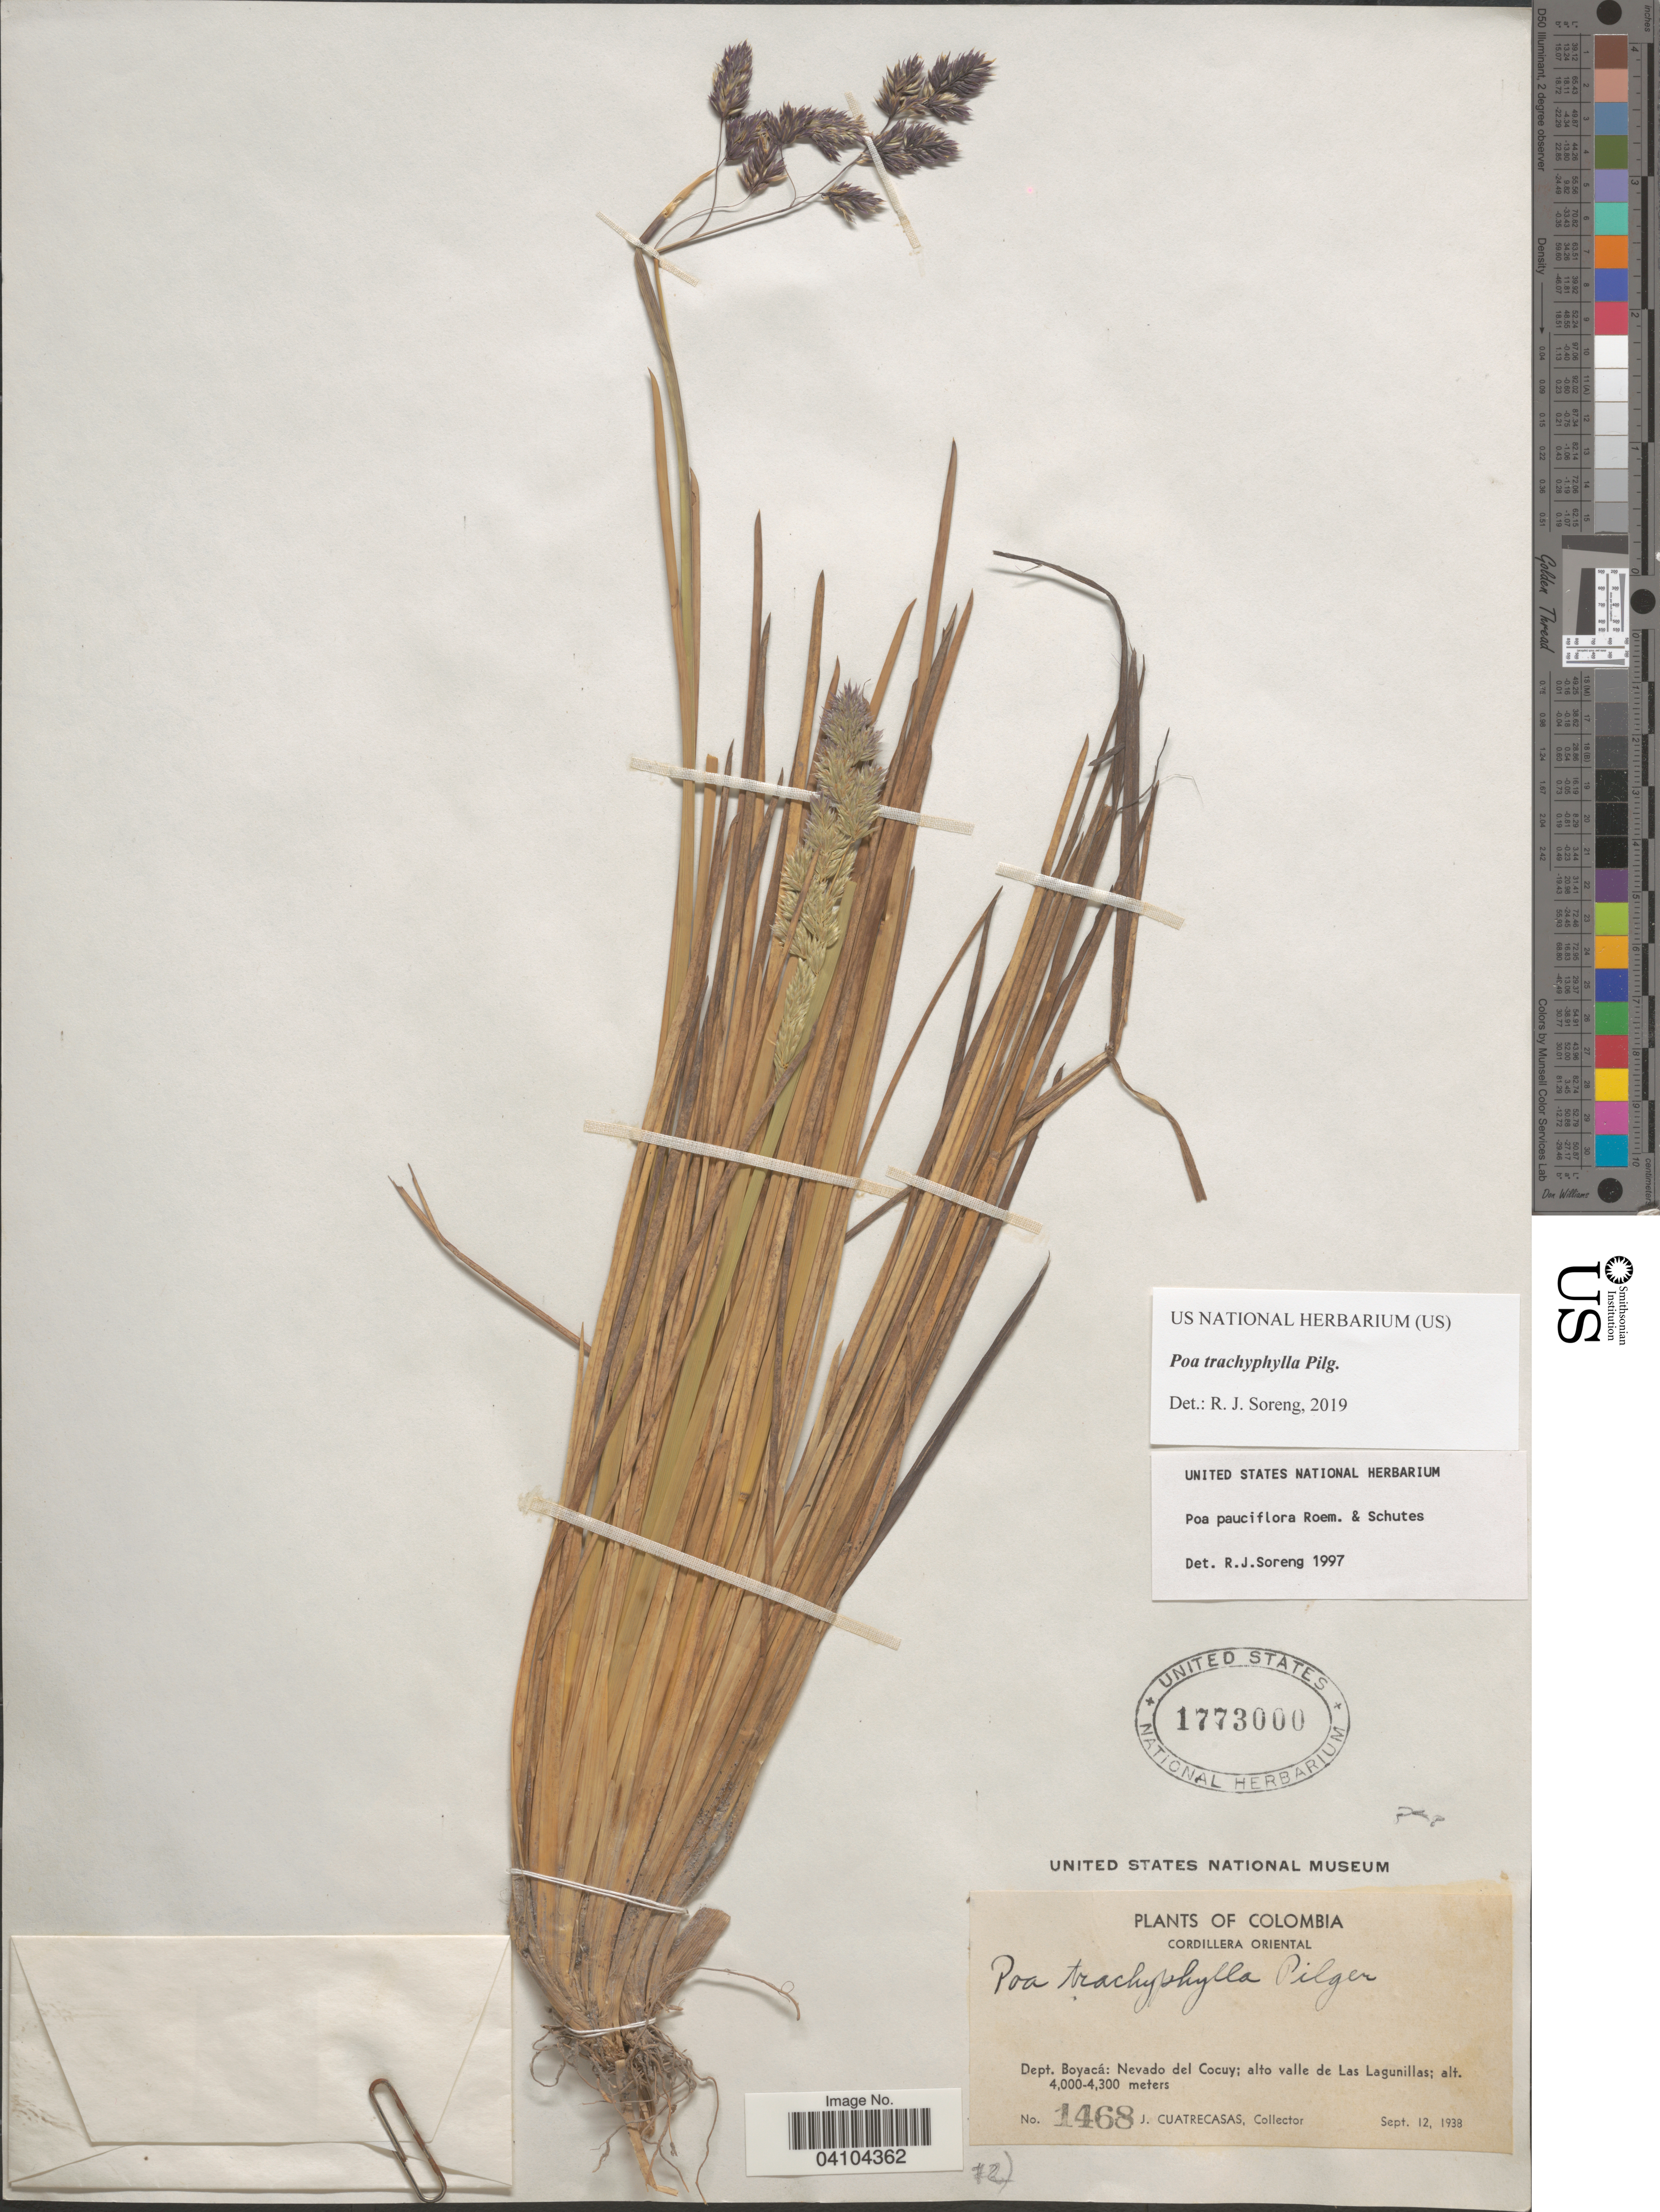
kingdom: Plantae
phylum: Tracheophyta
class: Liliopsida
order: Poales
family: Poaceae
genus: Poa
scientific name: Poa trachyphylla Hack., nom. illeg.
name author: Hack.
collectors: J. Cuatrecasas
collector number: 1468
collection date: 1938-09-12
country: Colombia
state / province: Boyacá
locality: Cordillera Oriental. Dept. Boyacá: Nevado del Cocuy; alto valle de Las Lagunillas.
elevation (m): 4000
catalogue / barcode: US 1773000